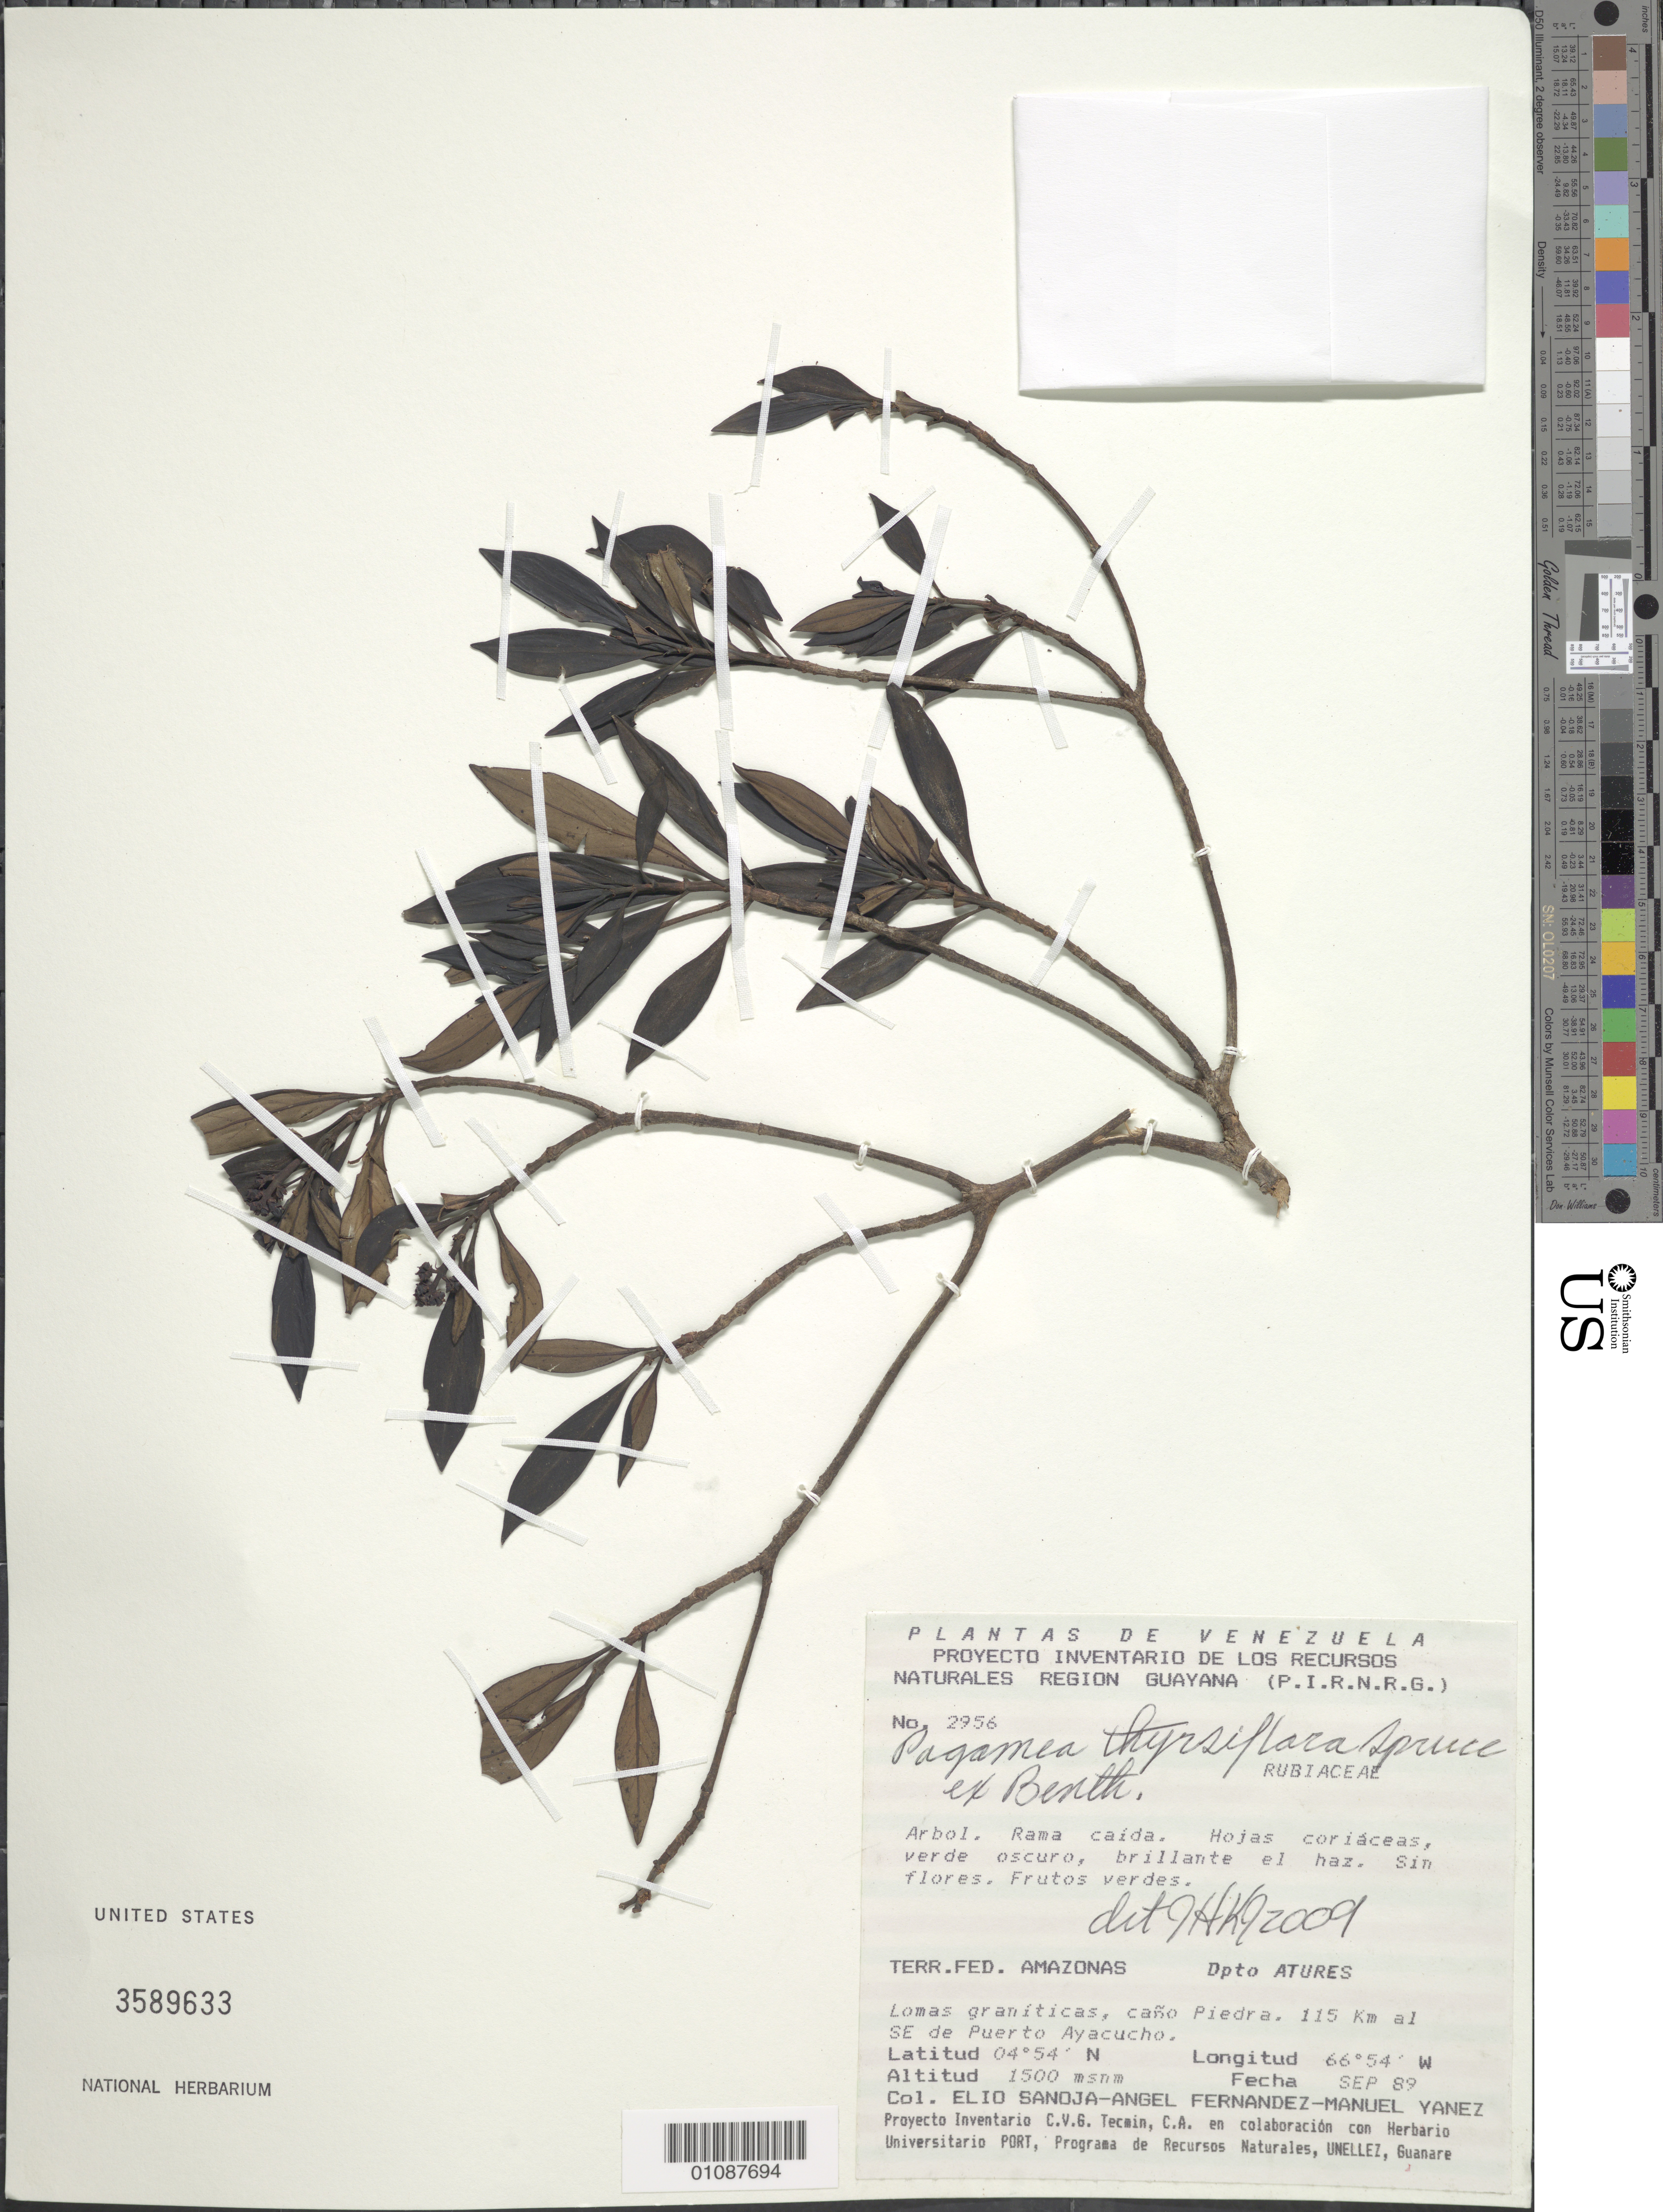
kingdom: Plantae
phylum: Tracheophyta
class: Magnoliopsida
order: Gentianales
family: Rubiaceae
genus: Pagamea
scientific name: Pagamea thyrsiflora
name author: Spruce ex Benth.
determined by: Kirkbride, J. H.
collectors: E. Sanoja, A. Fernandez & M. Yanez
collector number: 2956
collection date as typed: Sep-89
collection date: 1989-09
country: Venezuela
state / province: Amazonas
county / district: Atures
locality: Caño Piedra, 115 km al SE de Puerto Ayacucho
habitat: Lomas graniticas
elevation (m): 1500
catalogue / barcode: US 3589633